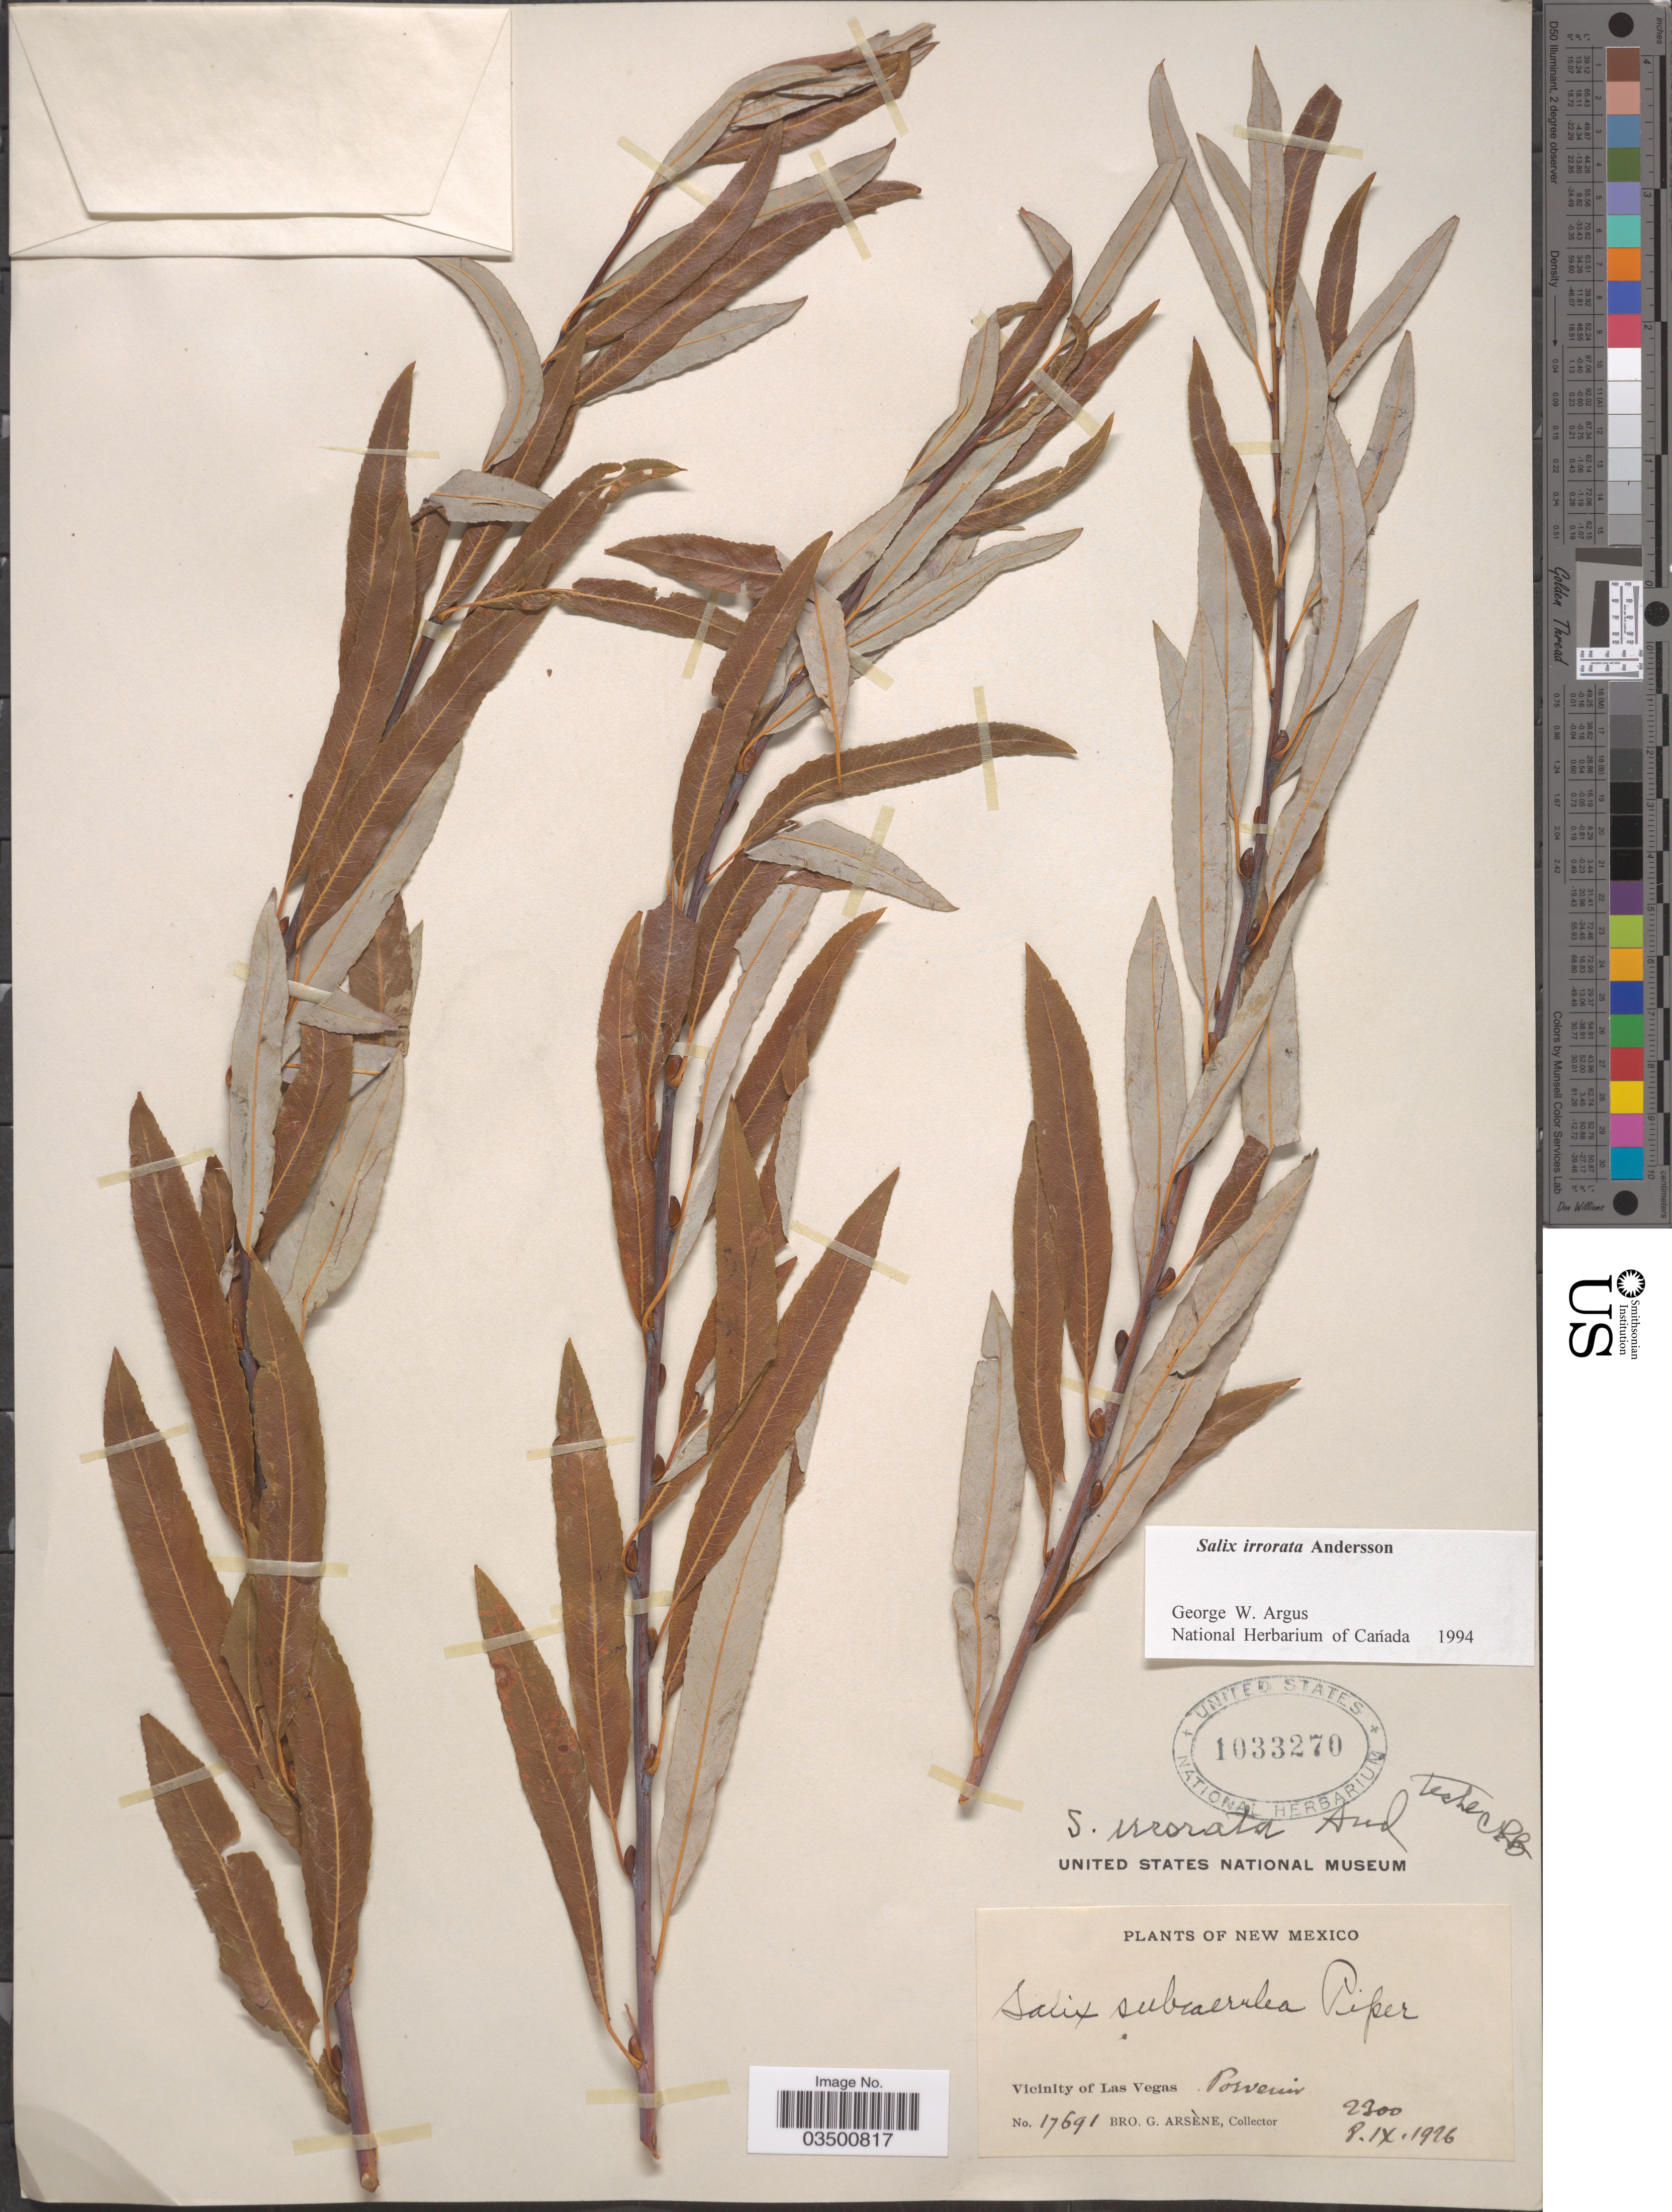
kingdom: Plantae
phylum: Tracheophyta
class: Magnoliopsida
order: Malpighiales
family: Salicaceae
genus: Salix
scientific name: Salix irrorata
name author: Andersson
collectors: Bro. G. Arsène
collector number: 17691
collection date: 1926-09-08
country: United States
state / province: New Mexico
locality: Vicinity of Las Vegas. Porvenir.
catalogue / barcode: US 1033270